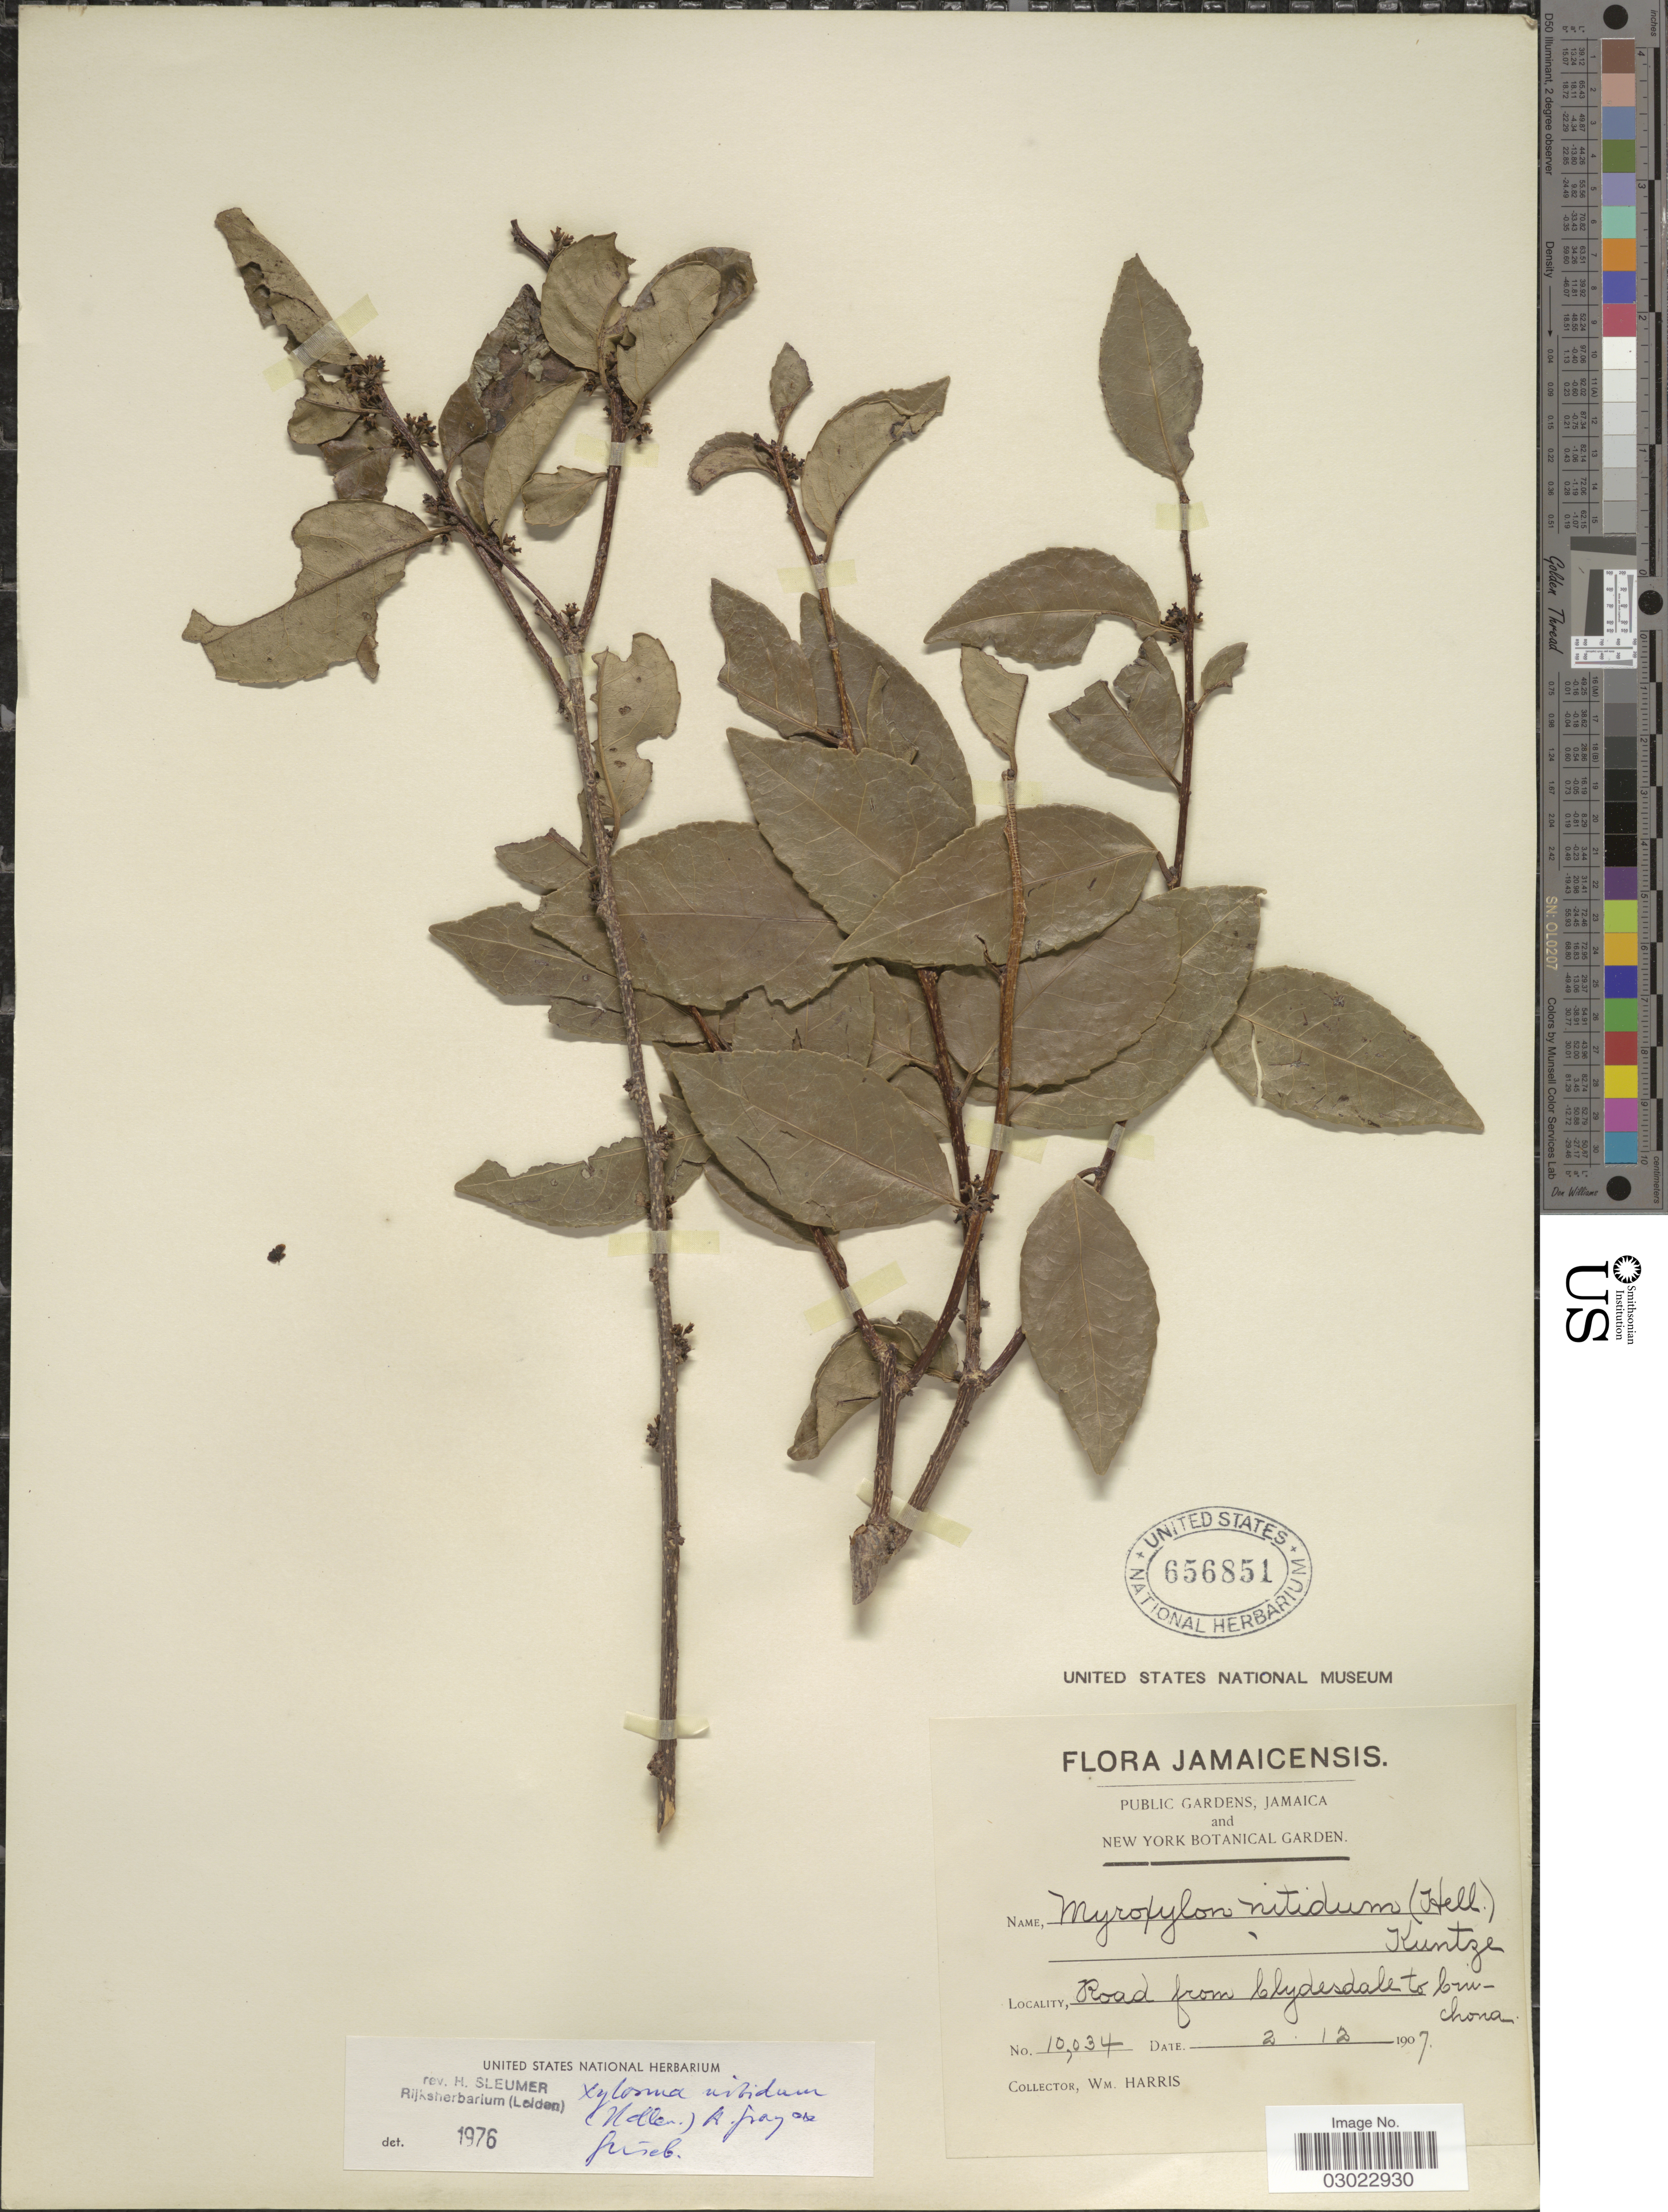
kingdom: Plantae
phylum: Tracheophyta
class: Magnoliopsida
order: Malpighiales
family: Salicaceae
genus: Xylosma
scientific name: Xylosma nitida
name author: (Hell.) A. Gray ex Griseb.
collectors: W. H. Harris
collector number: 10034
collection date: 1907-12-02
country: Jamaica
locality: Jamaicensis. Road from Clydesdale yo Cinchona.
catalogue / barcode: US 656851